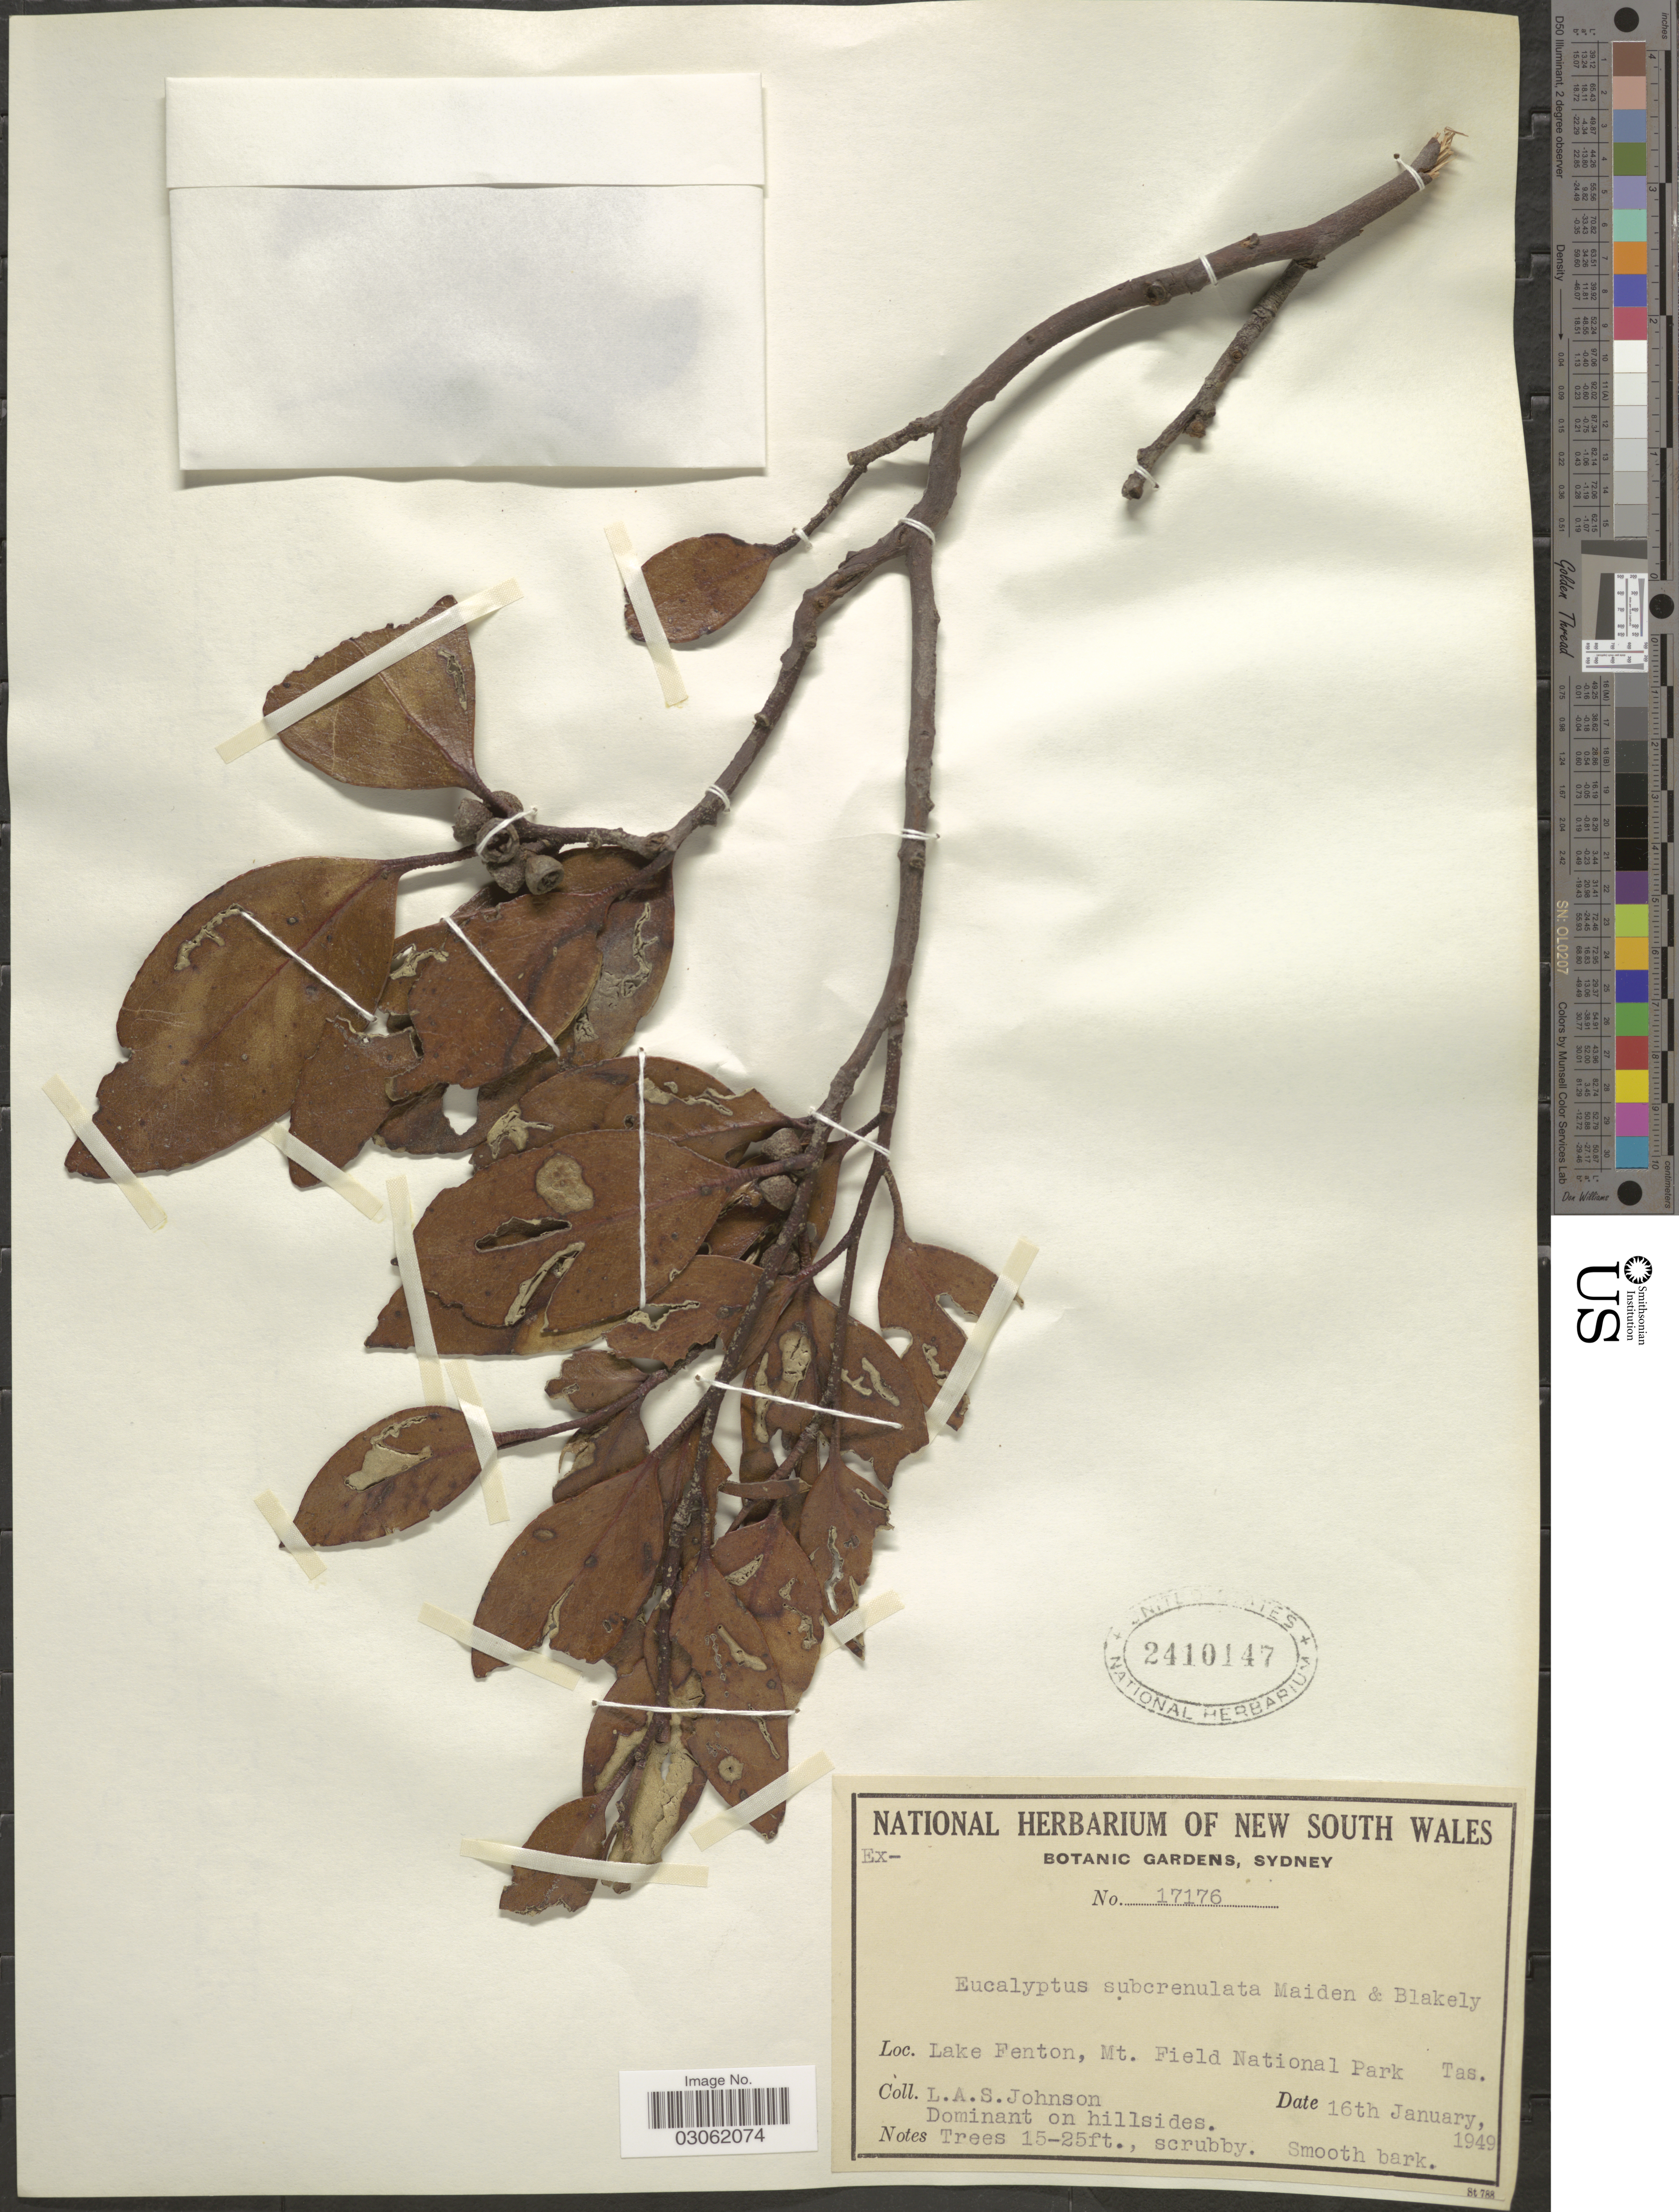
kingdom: Plantae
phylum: Tracheophyta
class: Magnoliopsida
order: Myrtales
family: Myrtaceae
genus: Eucalyptus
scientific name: Eucalyptus subcrenulata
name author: Maiden & Blakely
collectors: L. A. S. Johnson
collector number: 17176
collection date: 1949-01-16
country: Australia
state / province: Tasmania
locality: Lake Fenton, Mt. Field National Park. Tas.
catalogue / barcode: US 2410147